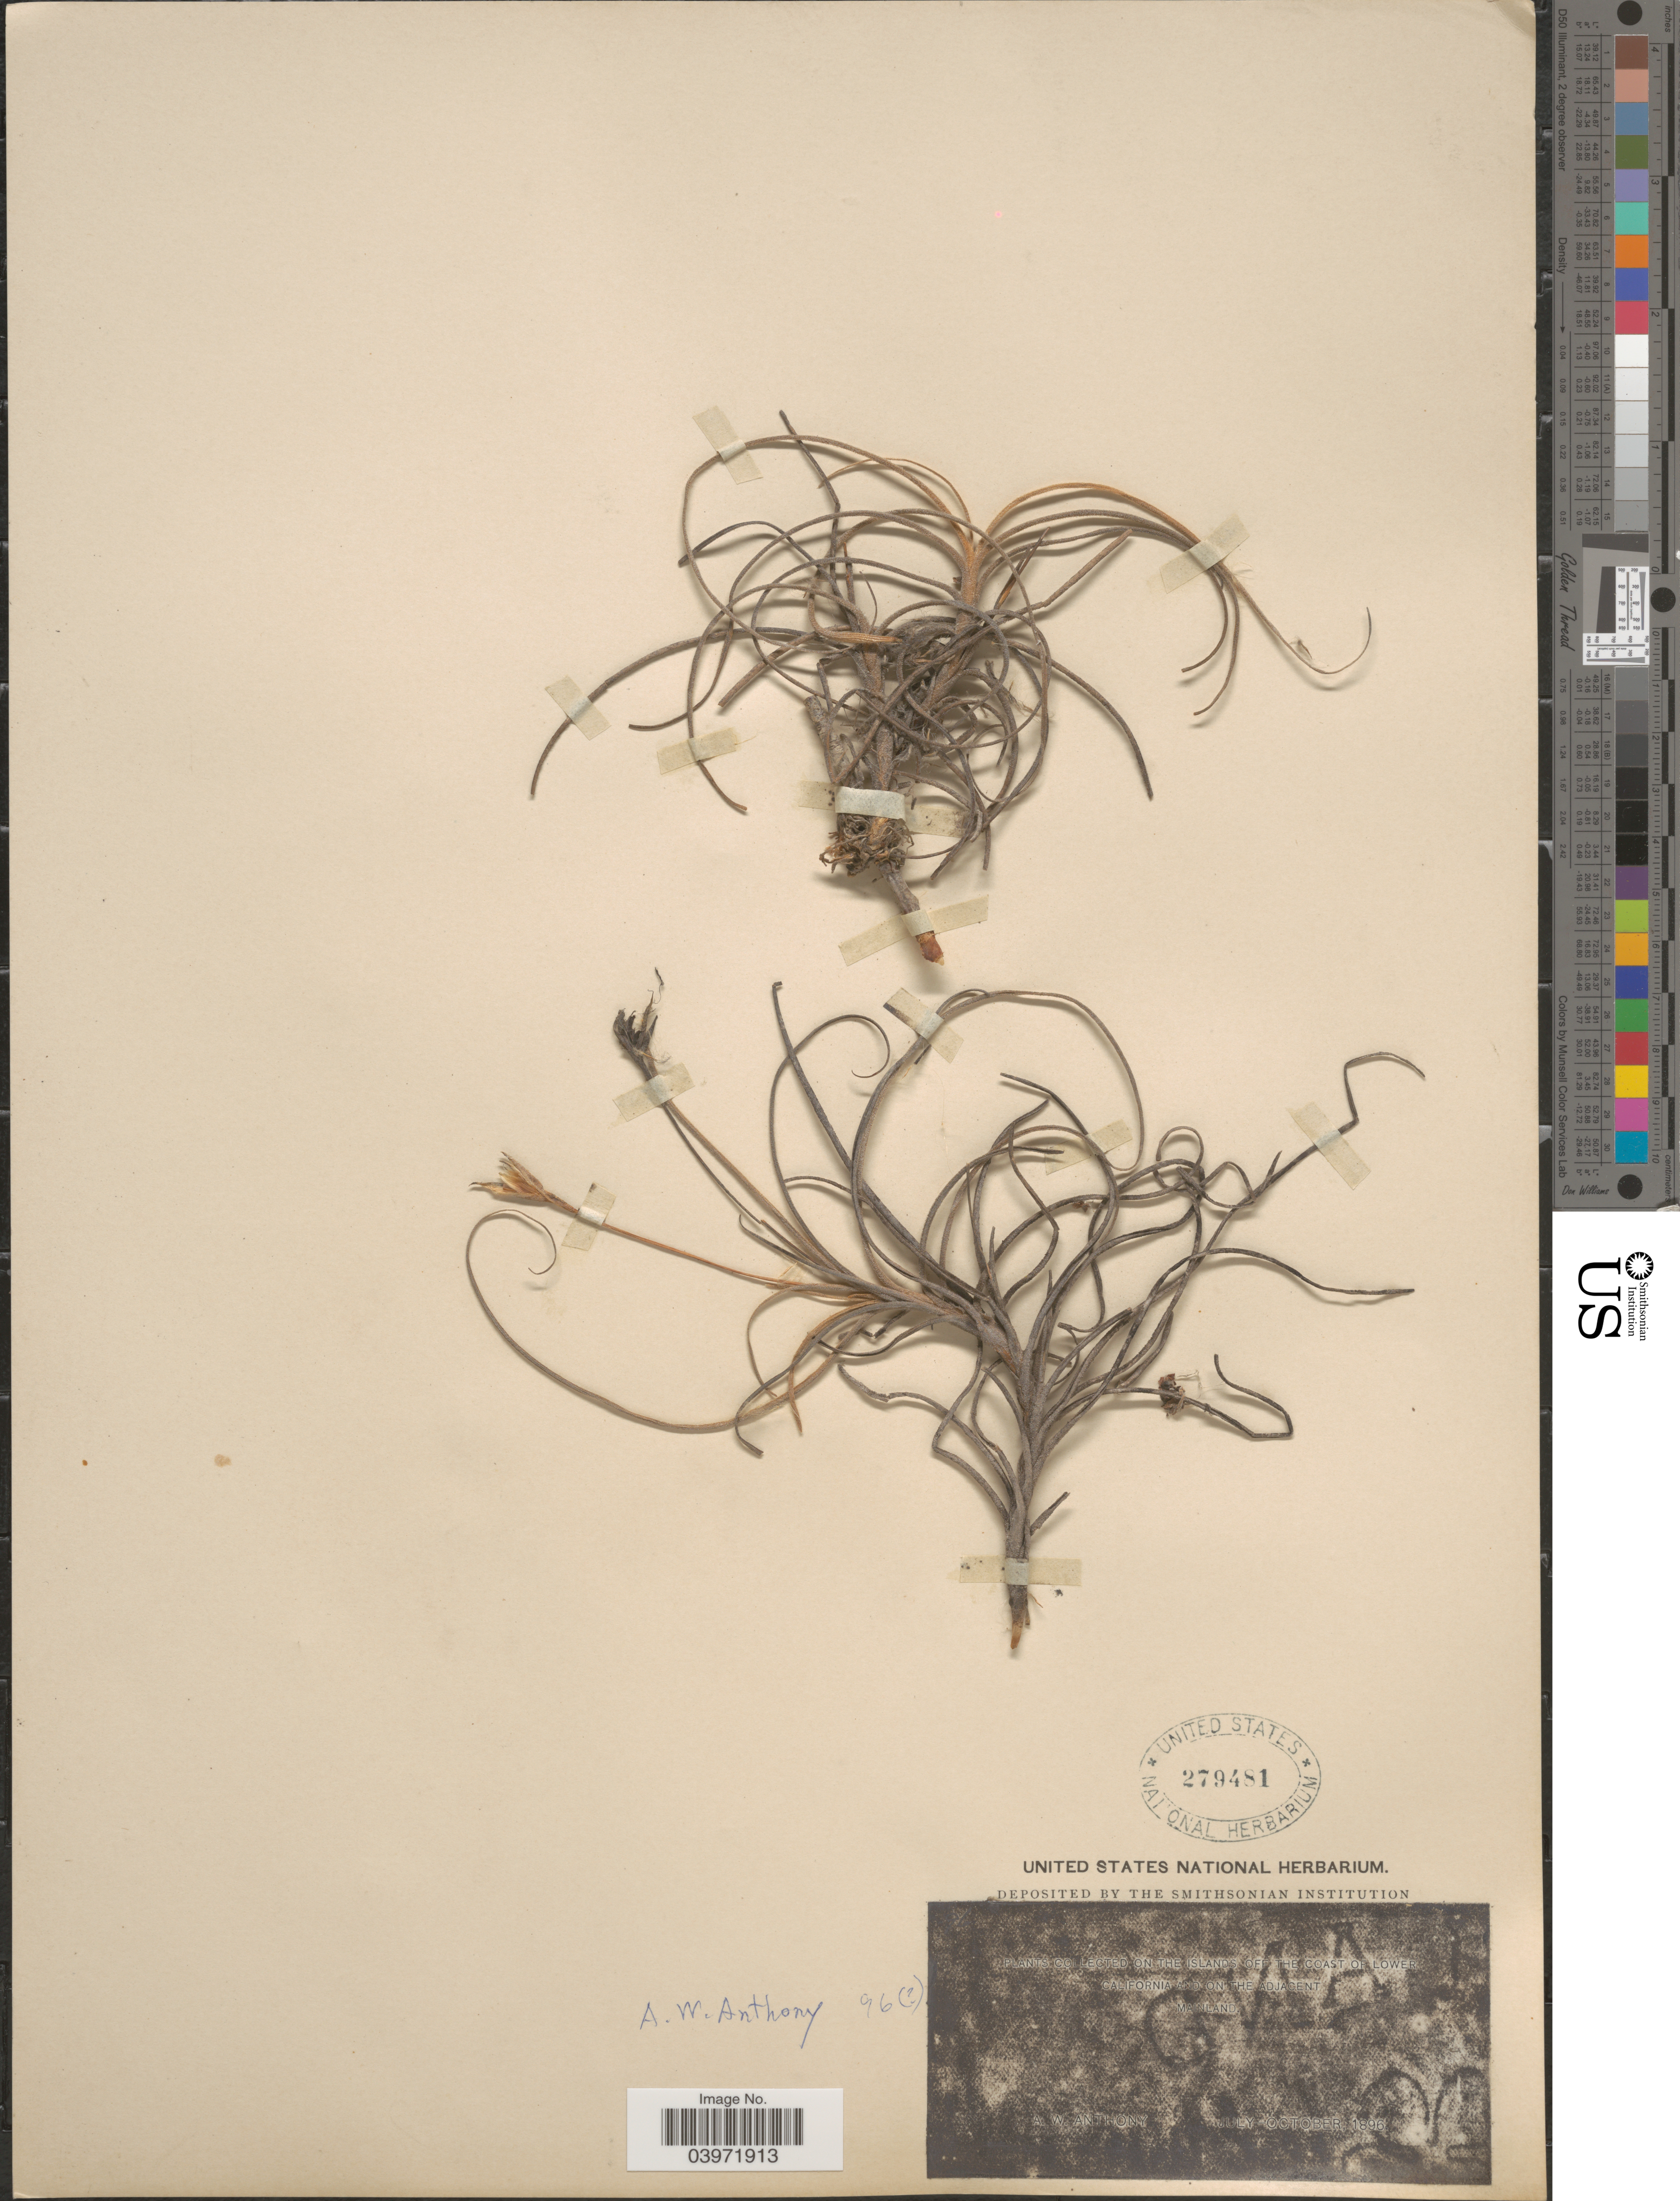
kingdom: Plantae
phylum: Tracheophyta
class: Liliopsida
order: Poales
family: Bromeliaceae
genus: Tillandsia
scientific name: Tillandsia recurvata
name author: L.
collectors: A. W. Anthony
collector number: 96?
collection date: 1896-07/1896-10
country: Mexico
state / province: Baja California Norte / Baja California Sur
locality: On the Islands off the Coast of Lower California and on the adjacent mainland.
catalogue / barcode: US 279481